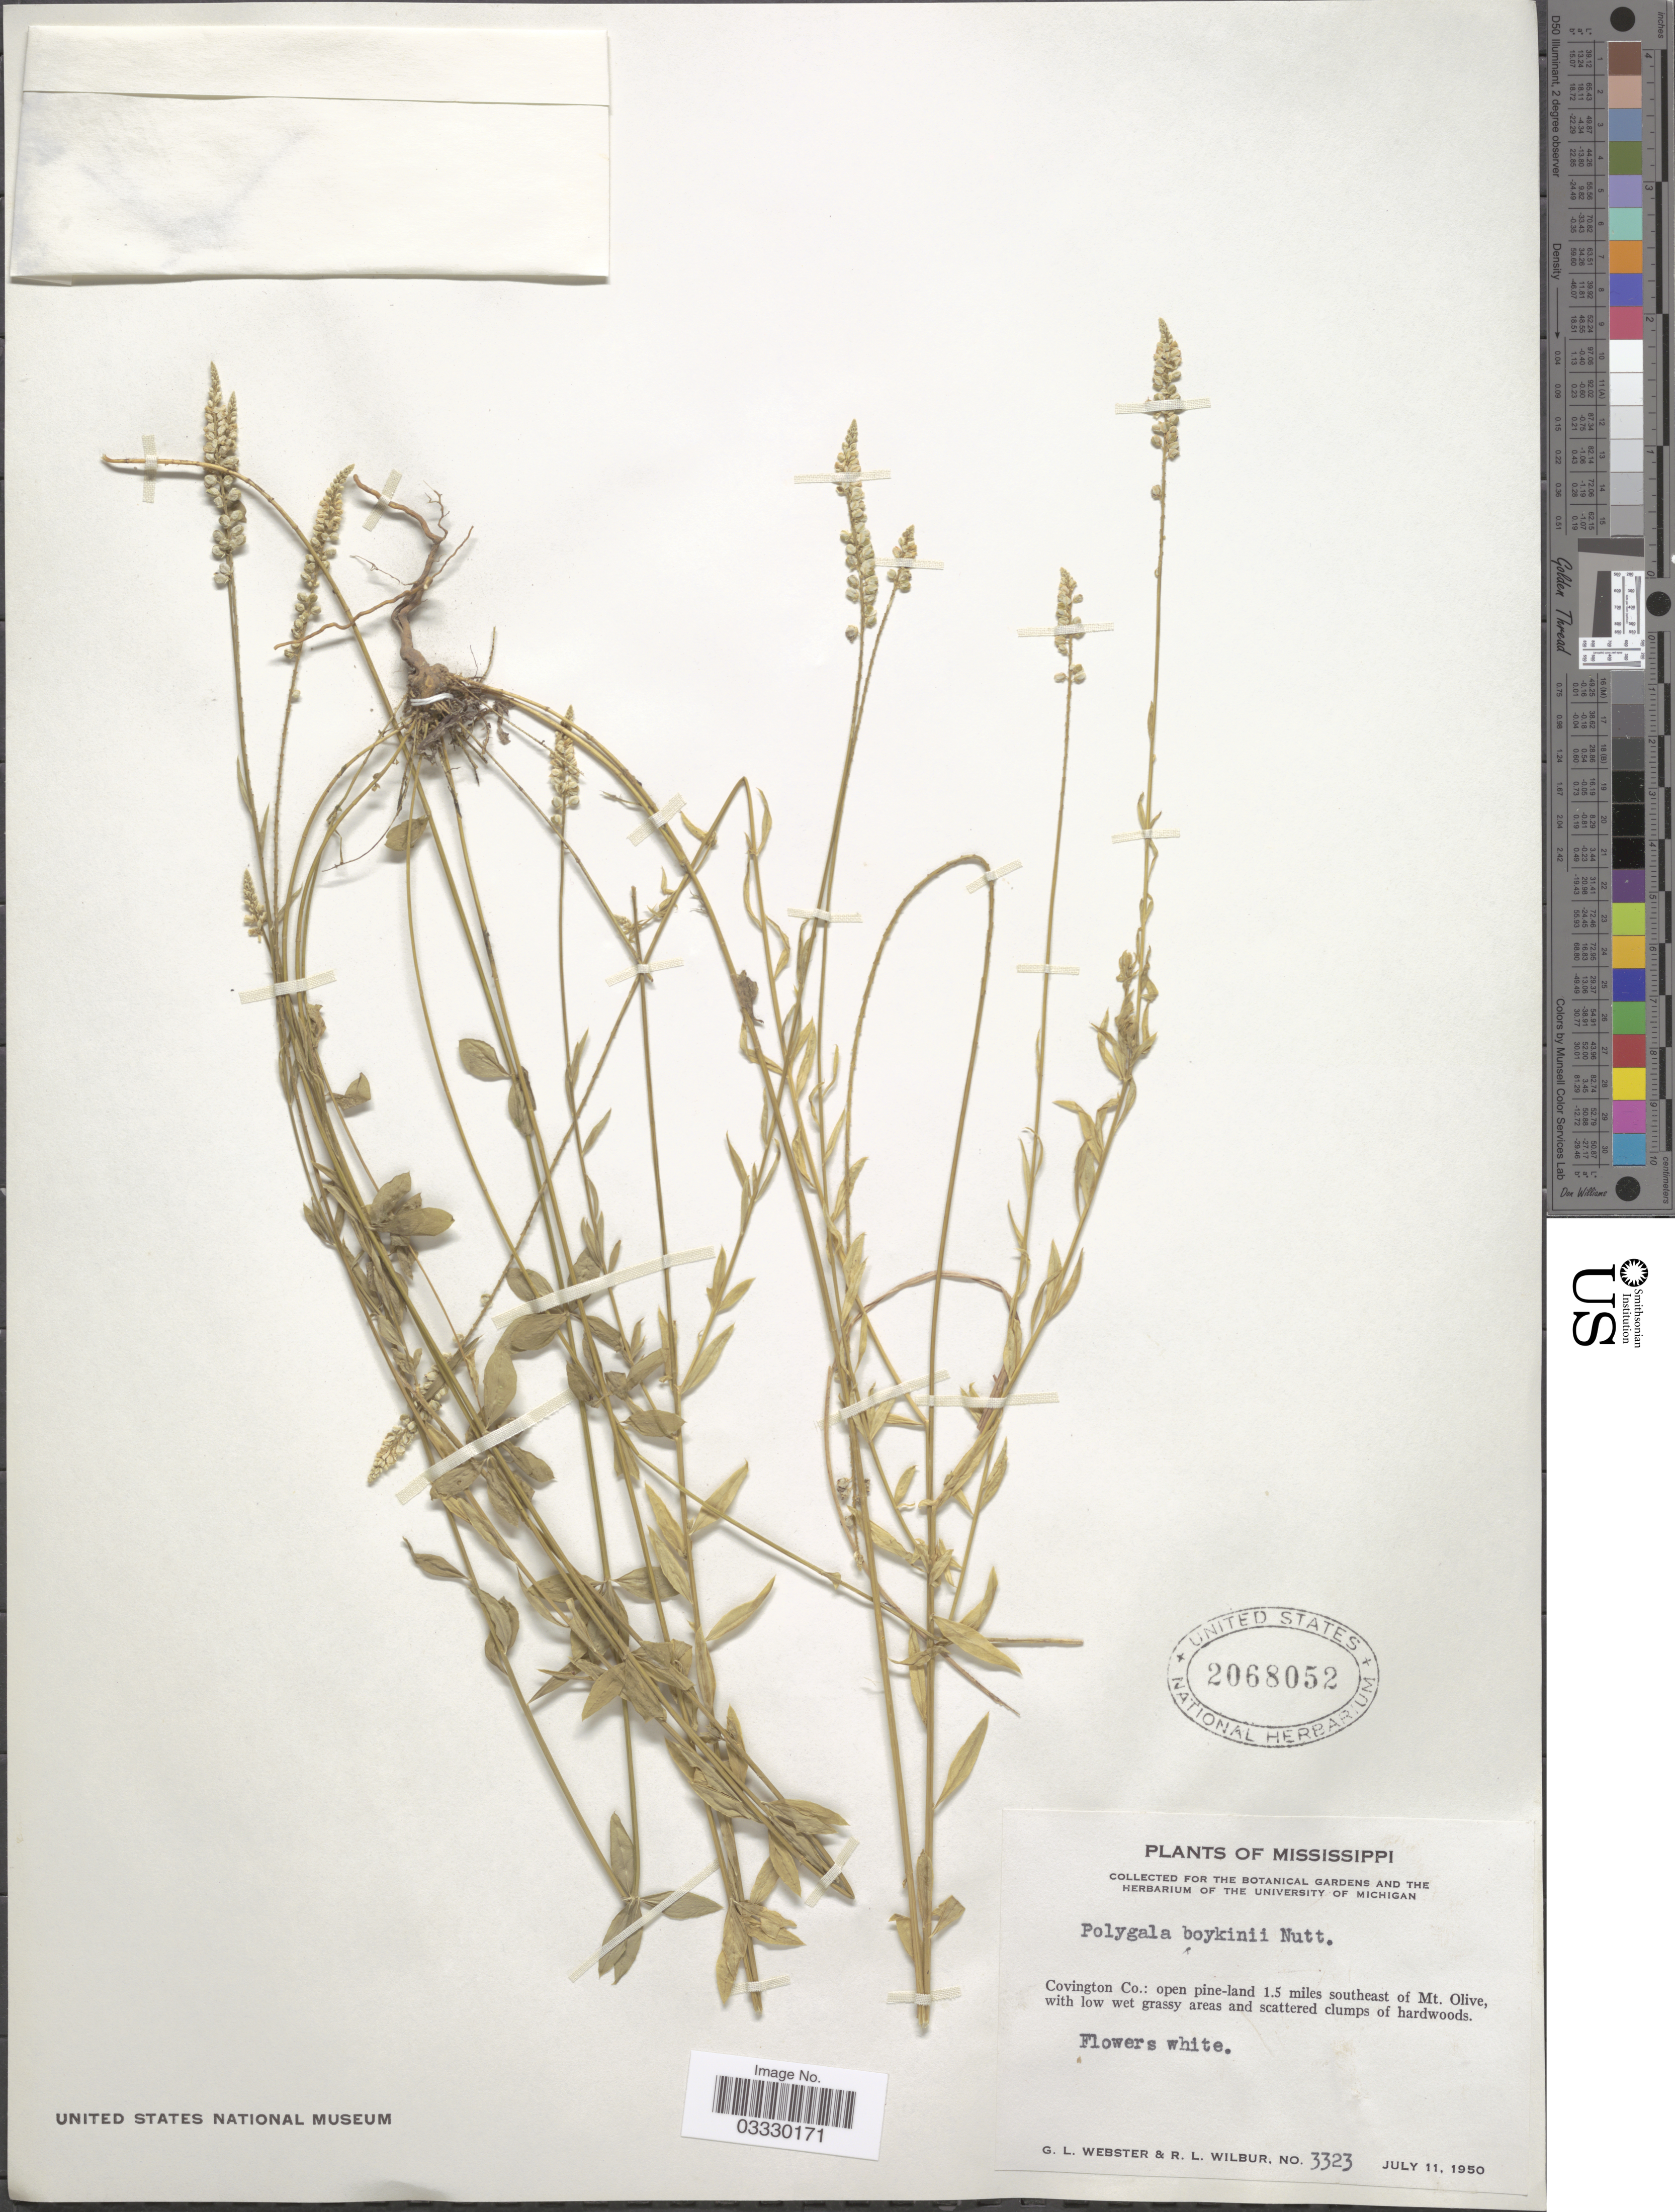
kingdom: Plantae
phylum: Tracheophyta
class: Magnoliopsida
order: Fabales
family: Polygalaceae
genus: Polygala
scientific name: Polygala boykinii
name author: Nutt.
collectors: G. L. Webster & R. L. Wilbur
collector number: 3323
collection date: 1950-07-11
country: United States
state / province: Mississippi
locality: Covington Co.: open pine-land 1.5 miles southeast of Mt. Olive.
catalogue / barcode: US 2068052